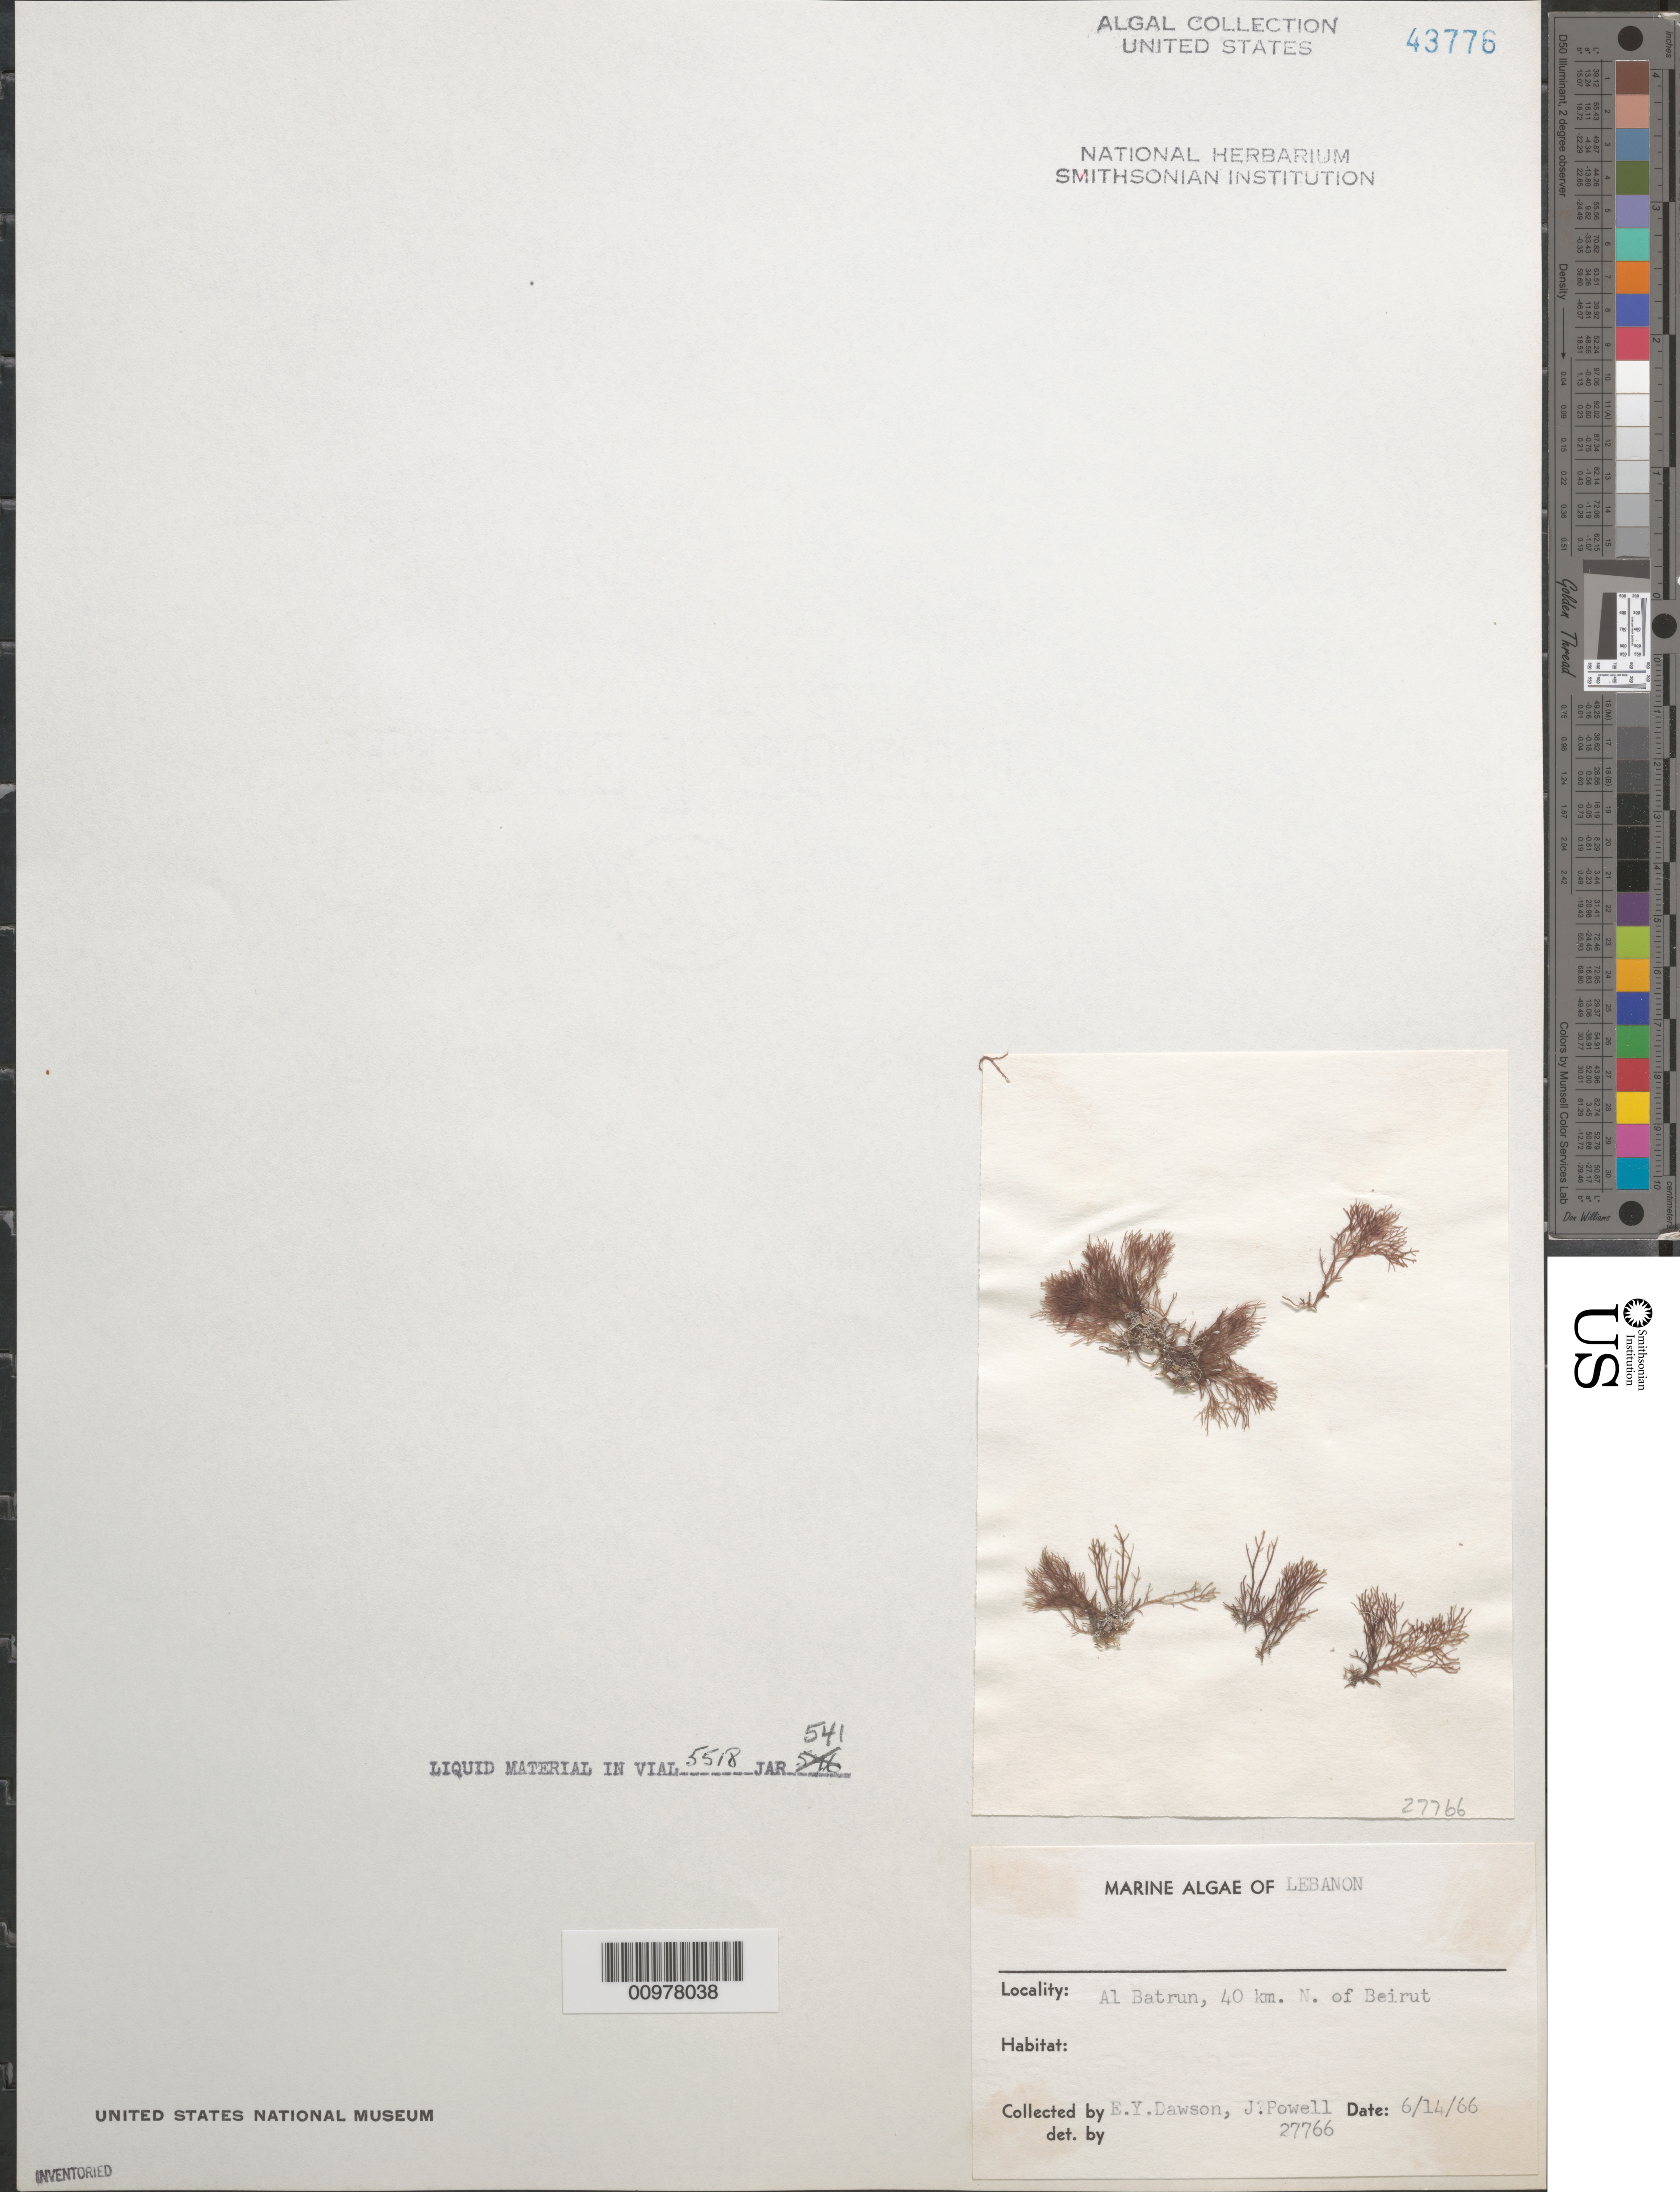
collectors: E. Y. Dawson & J. Powell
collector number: EYD 27766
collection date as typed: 14 Jun 1966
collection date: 1966-06-14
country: Lebanon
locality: Al Batrun, 40 km north of Beirut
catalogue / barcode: US 43776